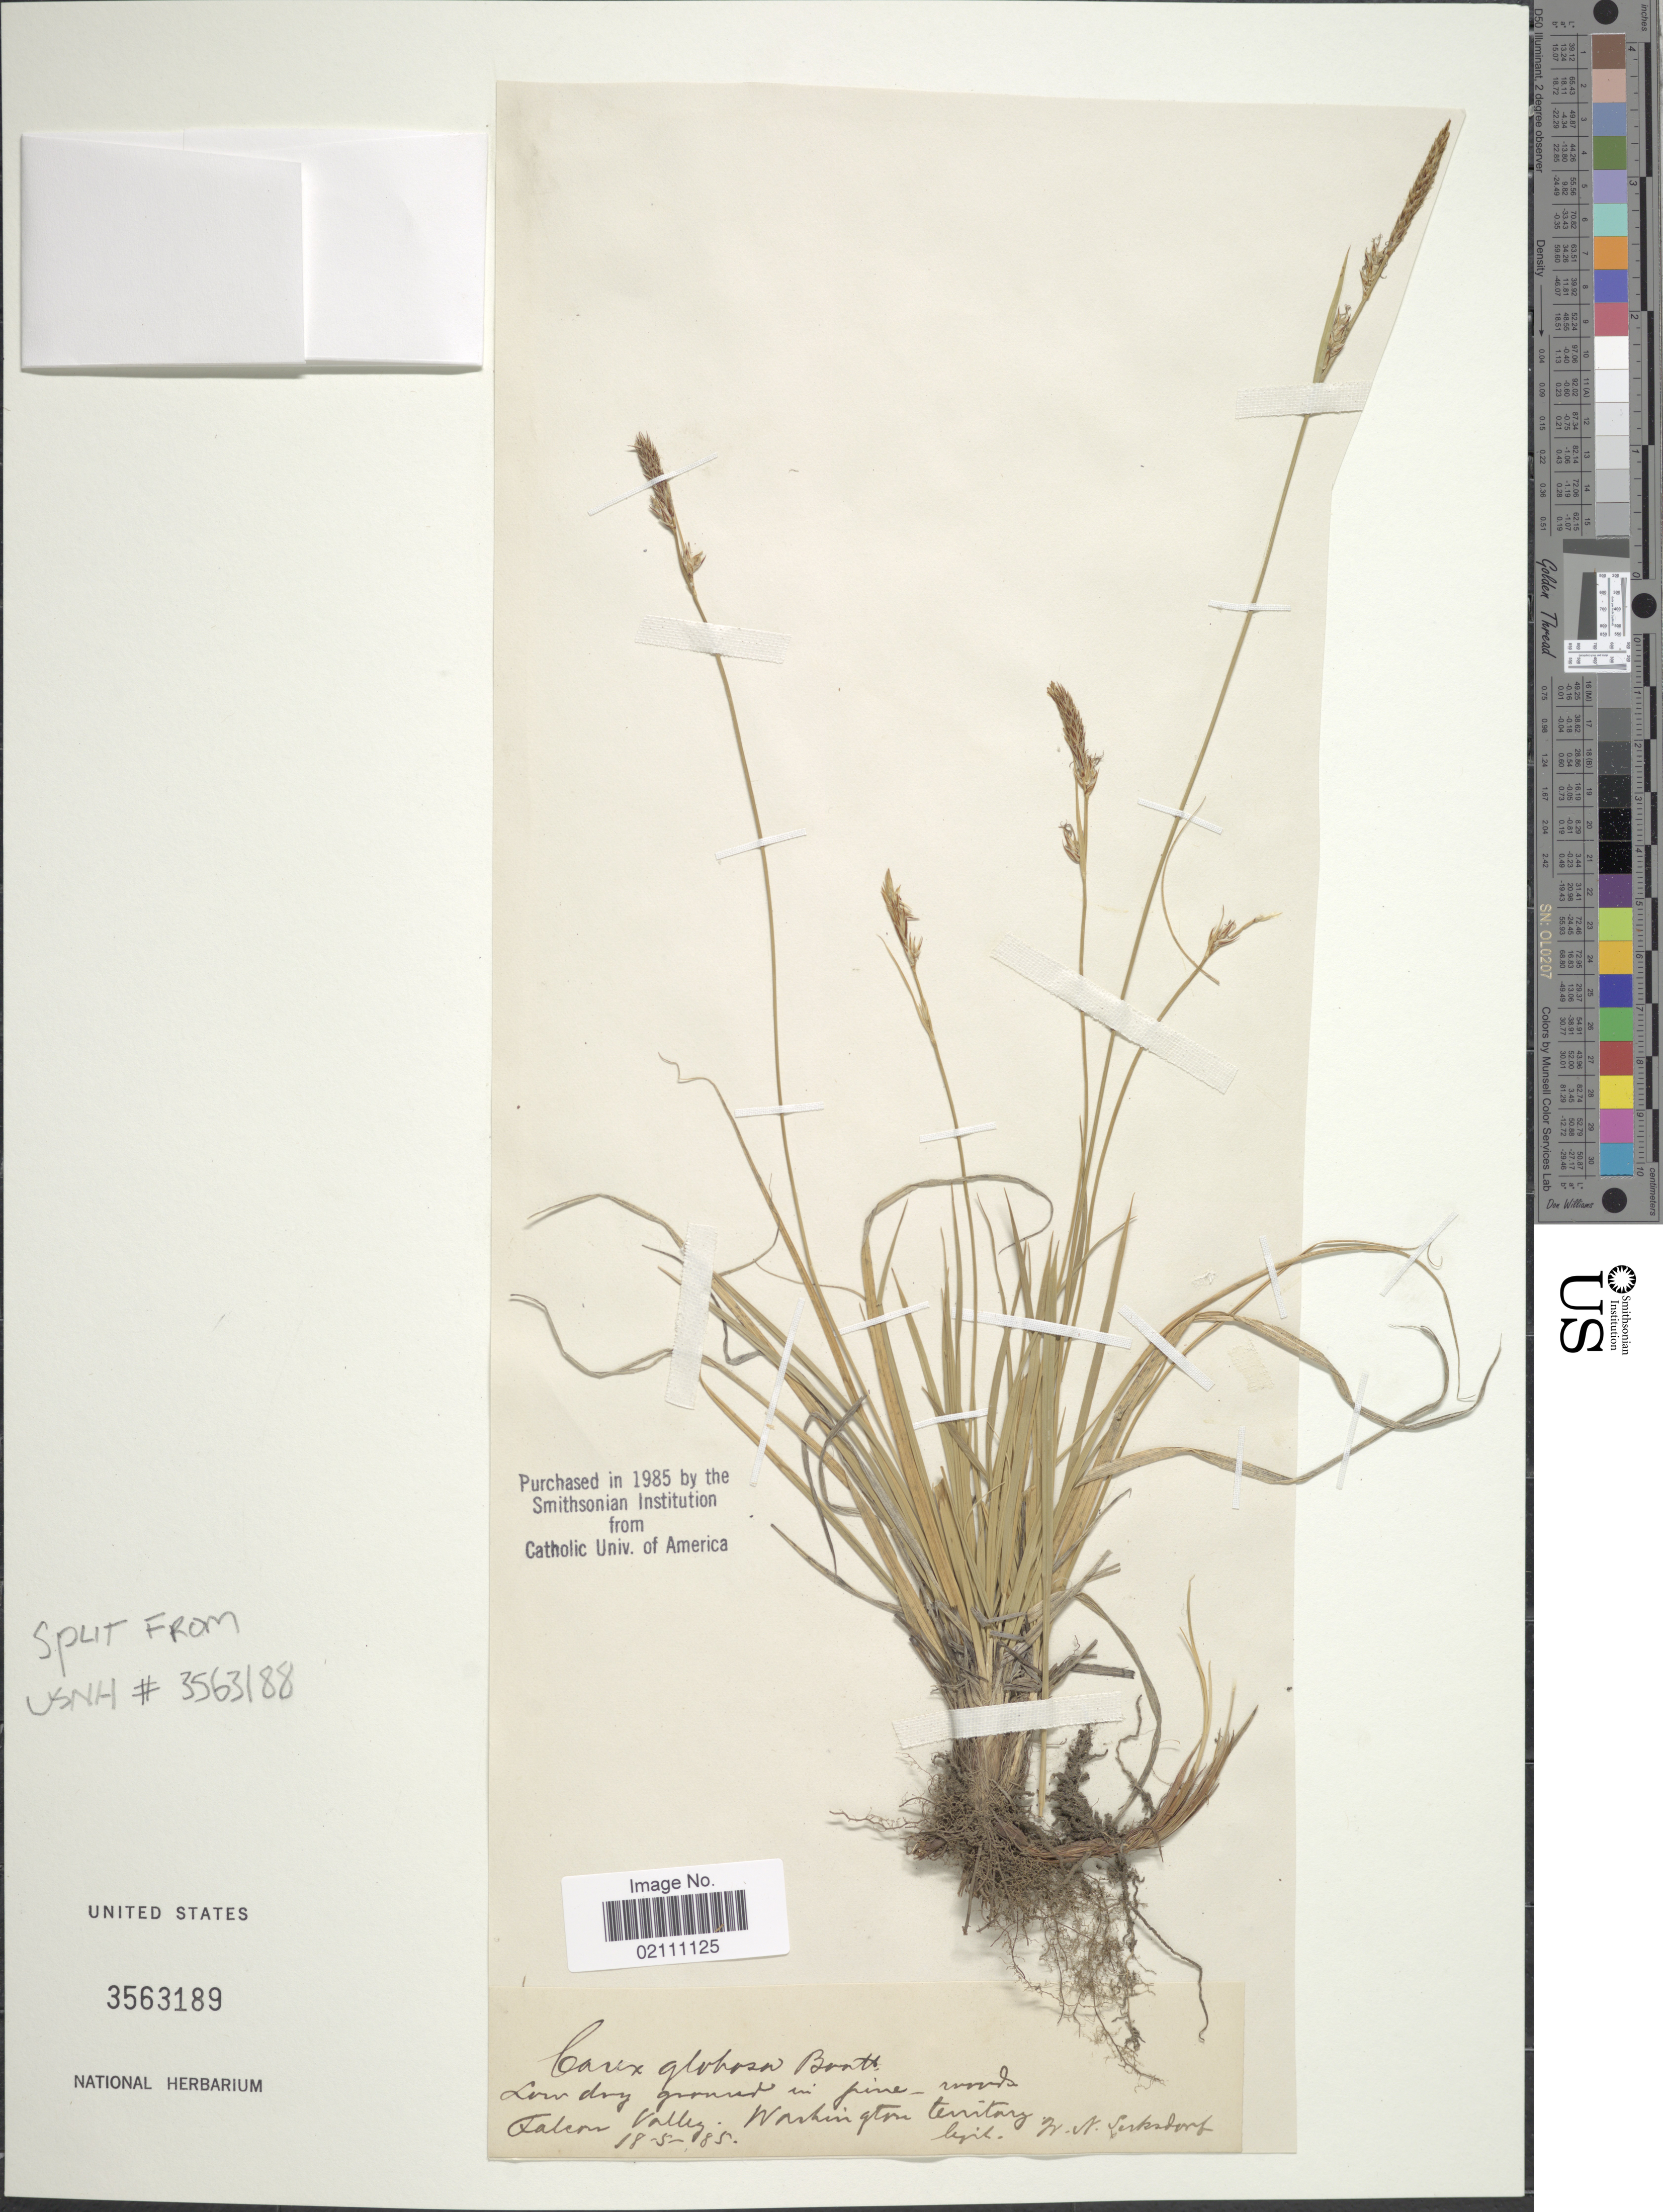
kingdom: Plantae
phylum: Tracheophyta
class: Liliopsida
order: Poales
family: Cyperaceae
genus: Carex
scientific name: Carex globosa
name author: Boott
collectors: W. N. Suksdorf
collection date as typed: Transcribed d/m/y: 18/5/85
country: United States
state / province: Washington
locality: Falcon Valley, Washington Territory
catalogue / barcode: US 3563189